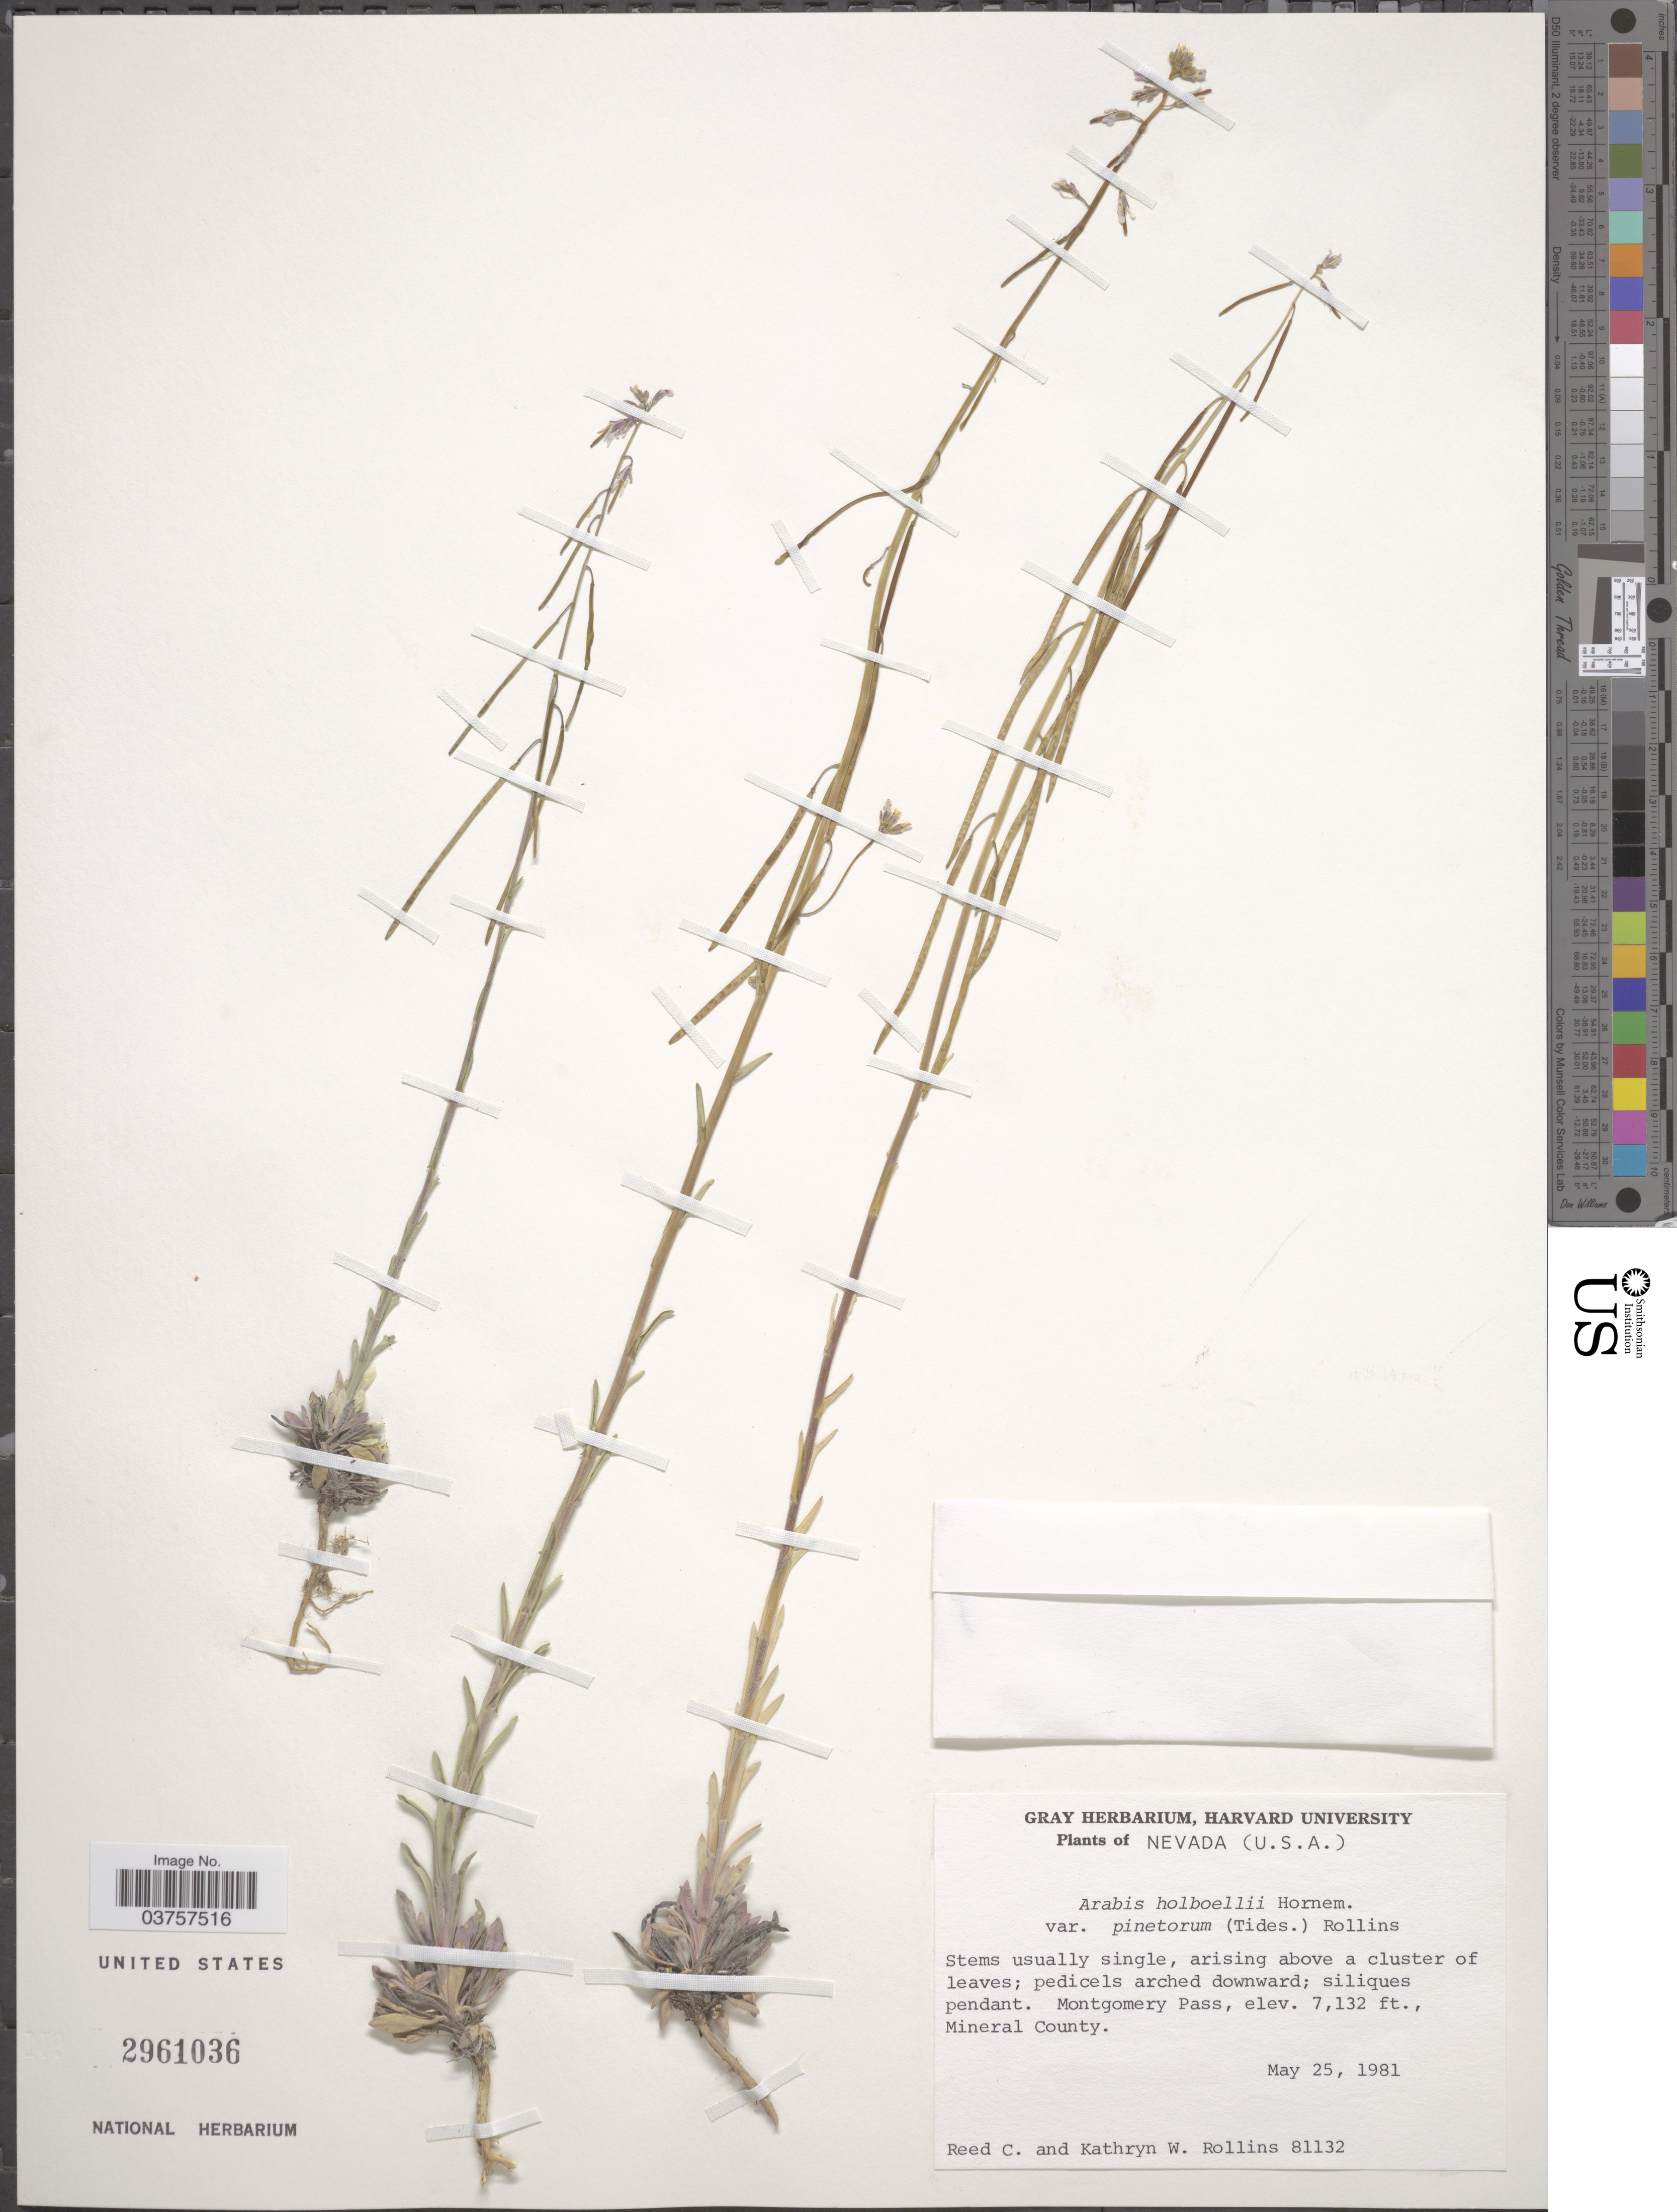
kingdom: Plantae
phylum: Tracheophyta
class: Magnoliopsida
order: Brassicales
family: Brassicaceae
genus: Arabis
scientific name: Arabis holboellii var. pinetorum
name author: (Tidestr.) Rollins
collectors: R. C. Rollins & K. W. Rollins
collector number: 81132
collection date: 1981-05-25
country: United States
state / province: Nevada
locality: Montgomery Pass, Mineral County.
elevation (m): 2174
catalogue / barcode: US 2961036